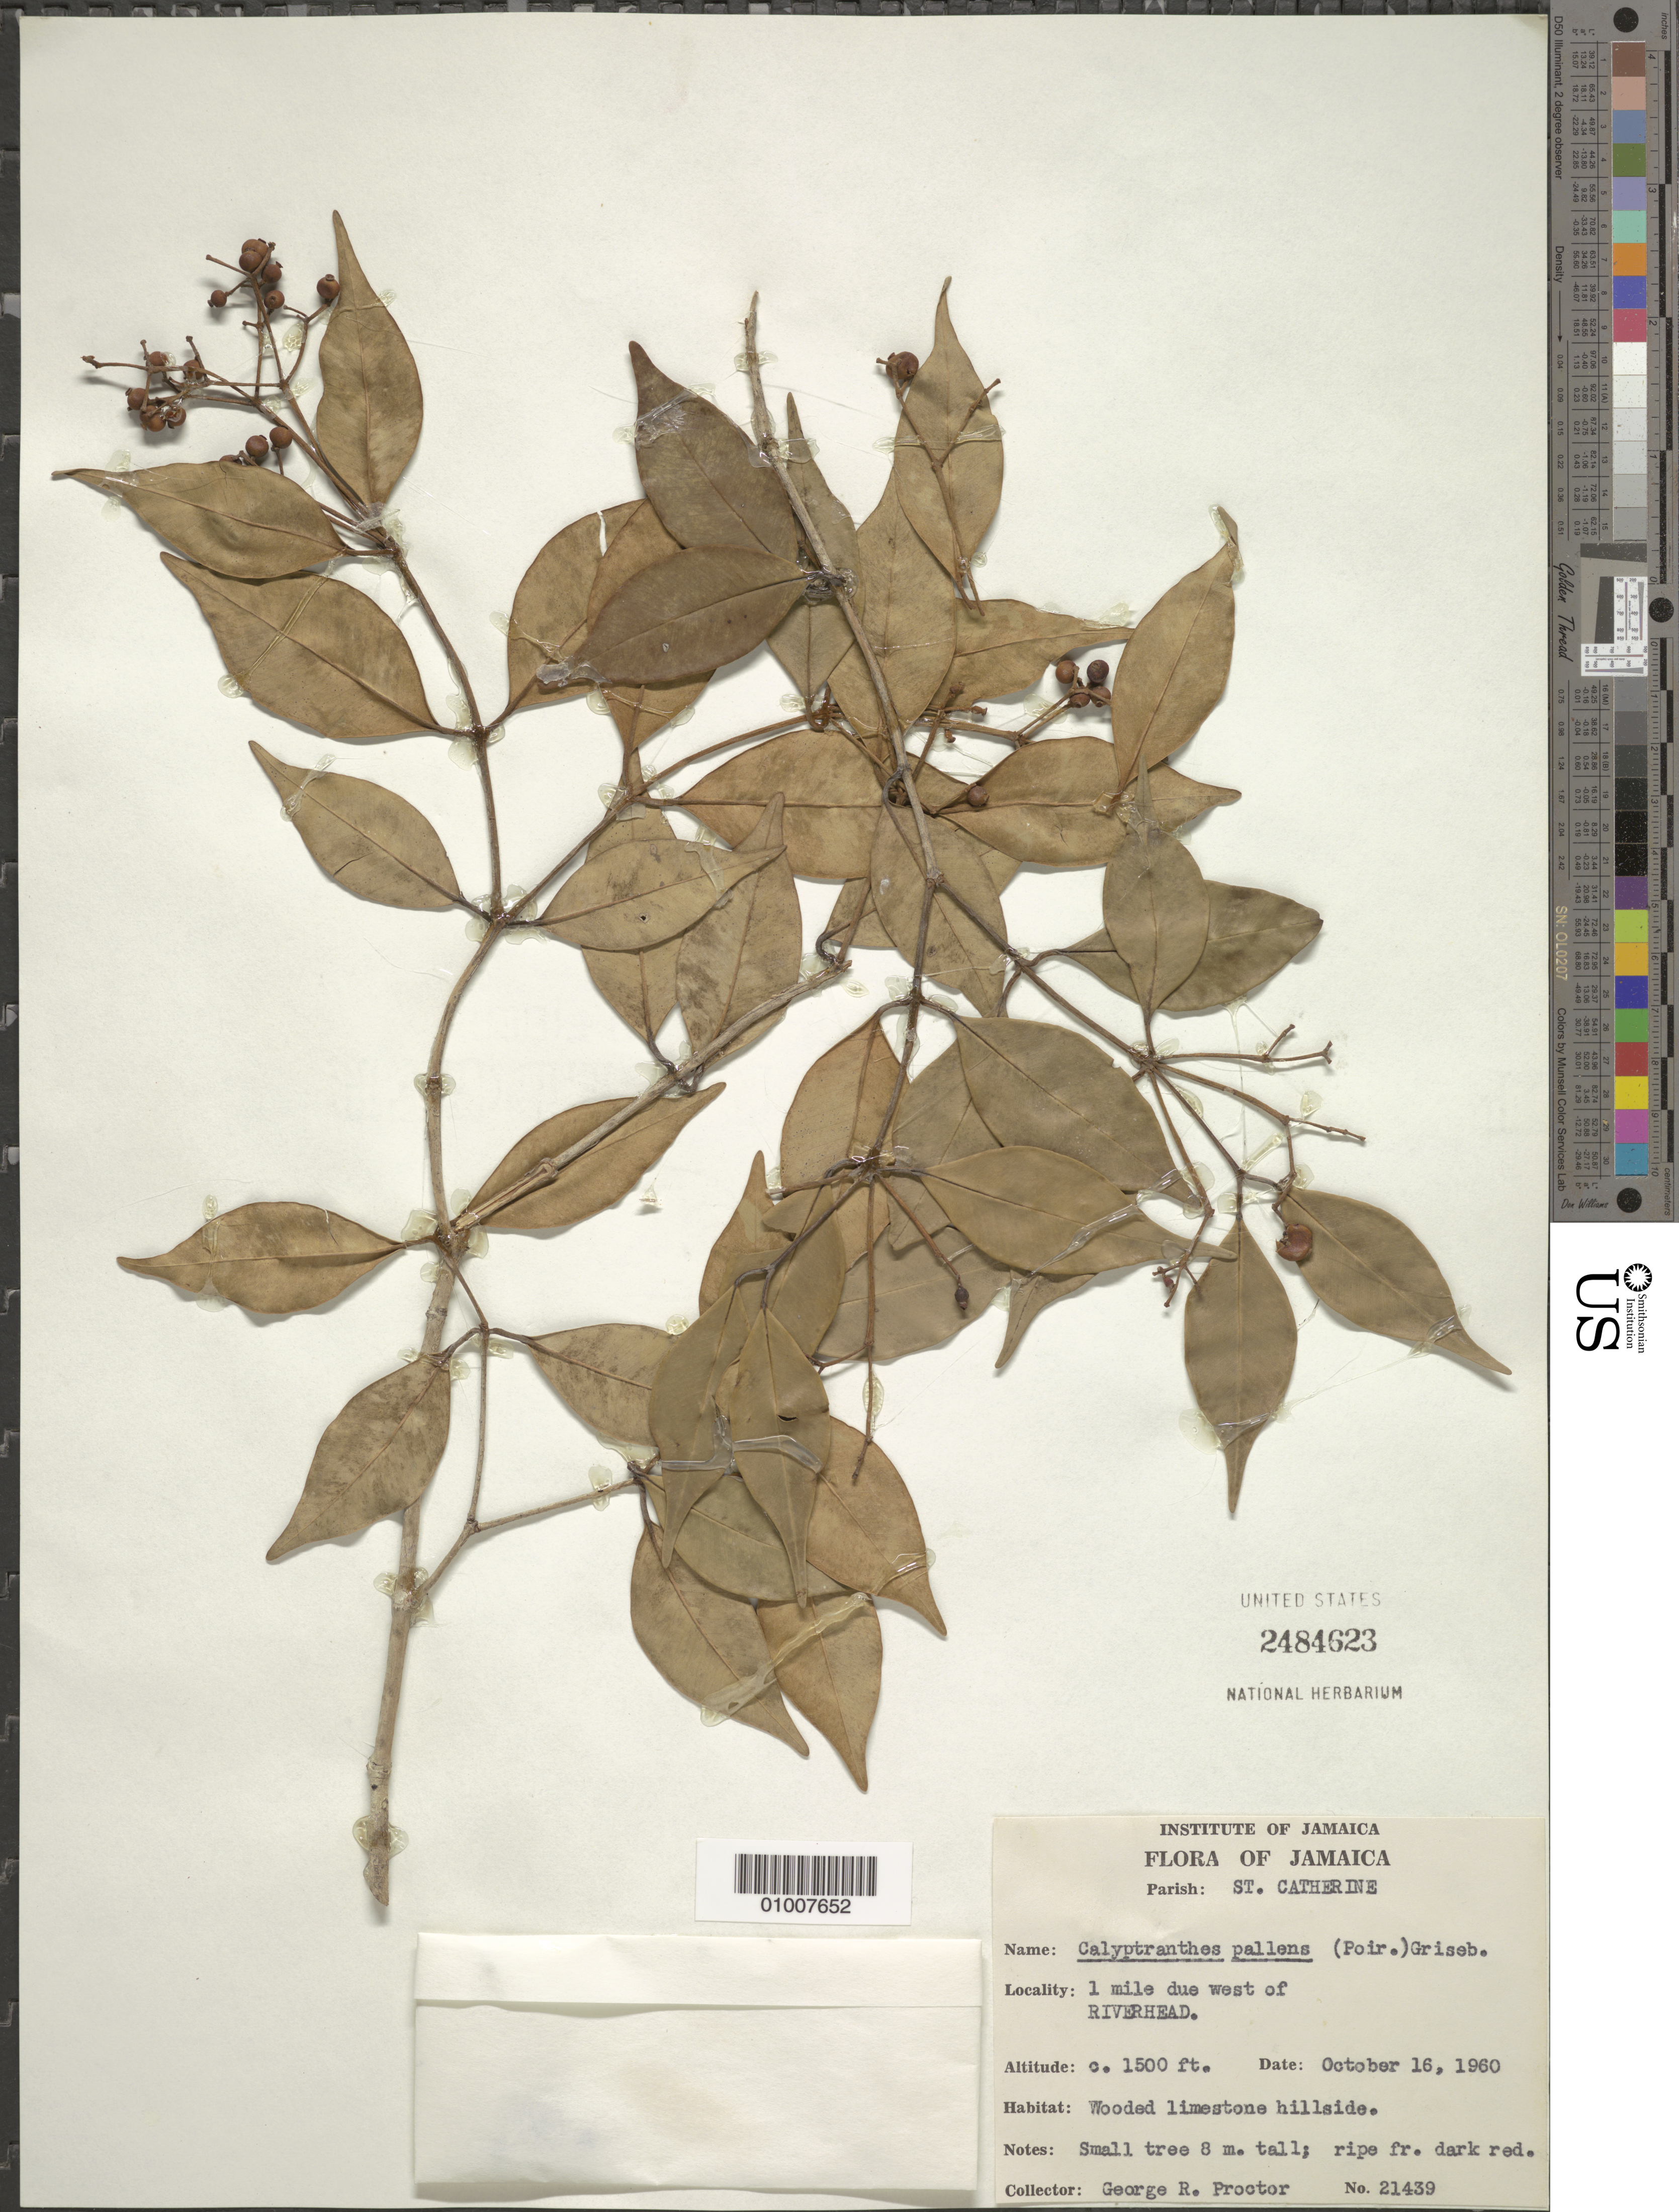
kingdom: Plantae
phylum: Tracheophyta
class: Magnoliopsida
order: Myrtales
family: Myrtaceae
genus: Myrcia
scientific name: Myrcia neopallens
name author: A.R. Lourenço & E. Lucas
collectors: G. R. Proctor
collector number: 21439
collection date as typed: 16 Oct 1960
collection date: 1960-10-16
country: Jamaica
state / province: Saint Catherine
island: Jamaica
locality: One mile due west of Riverhead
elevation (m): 457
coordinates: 0 N, 0 E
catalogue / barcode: US 2484623